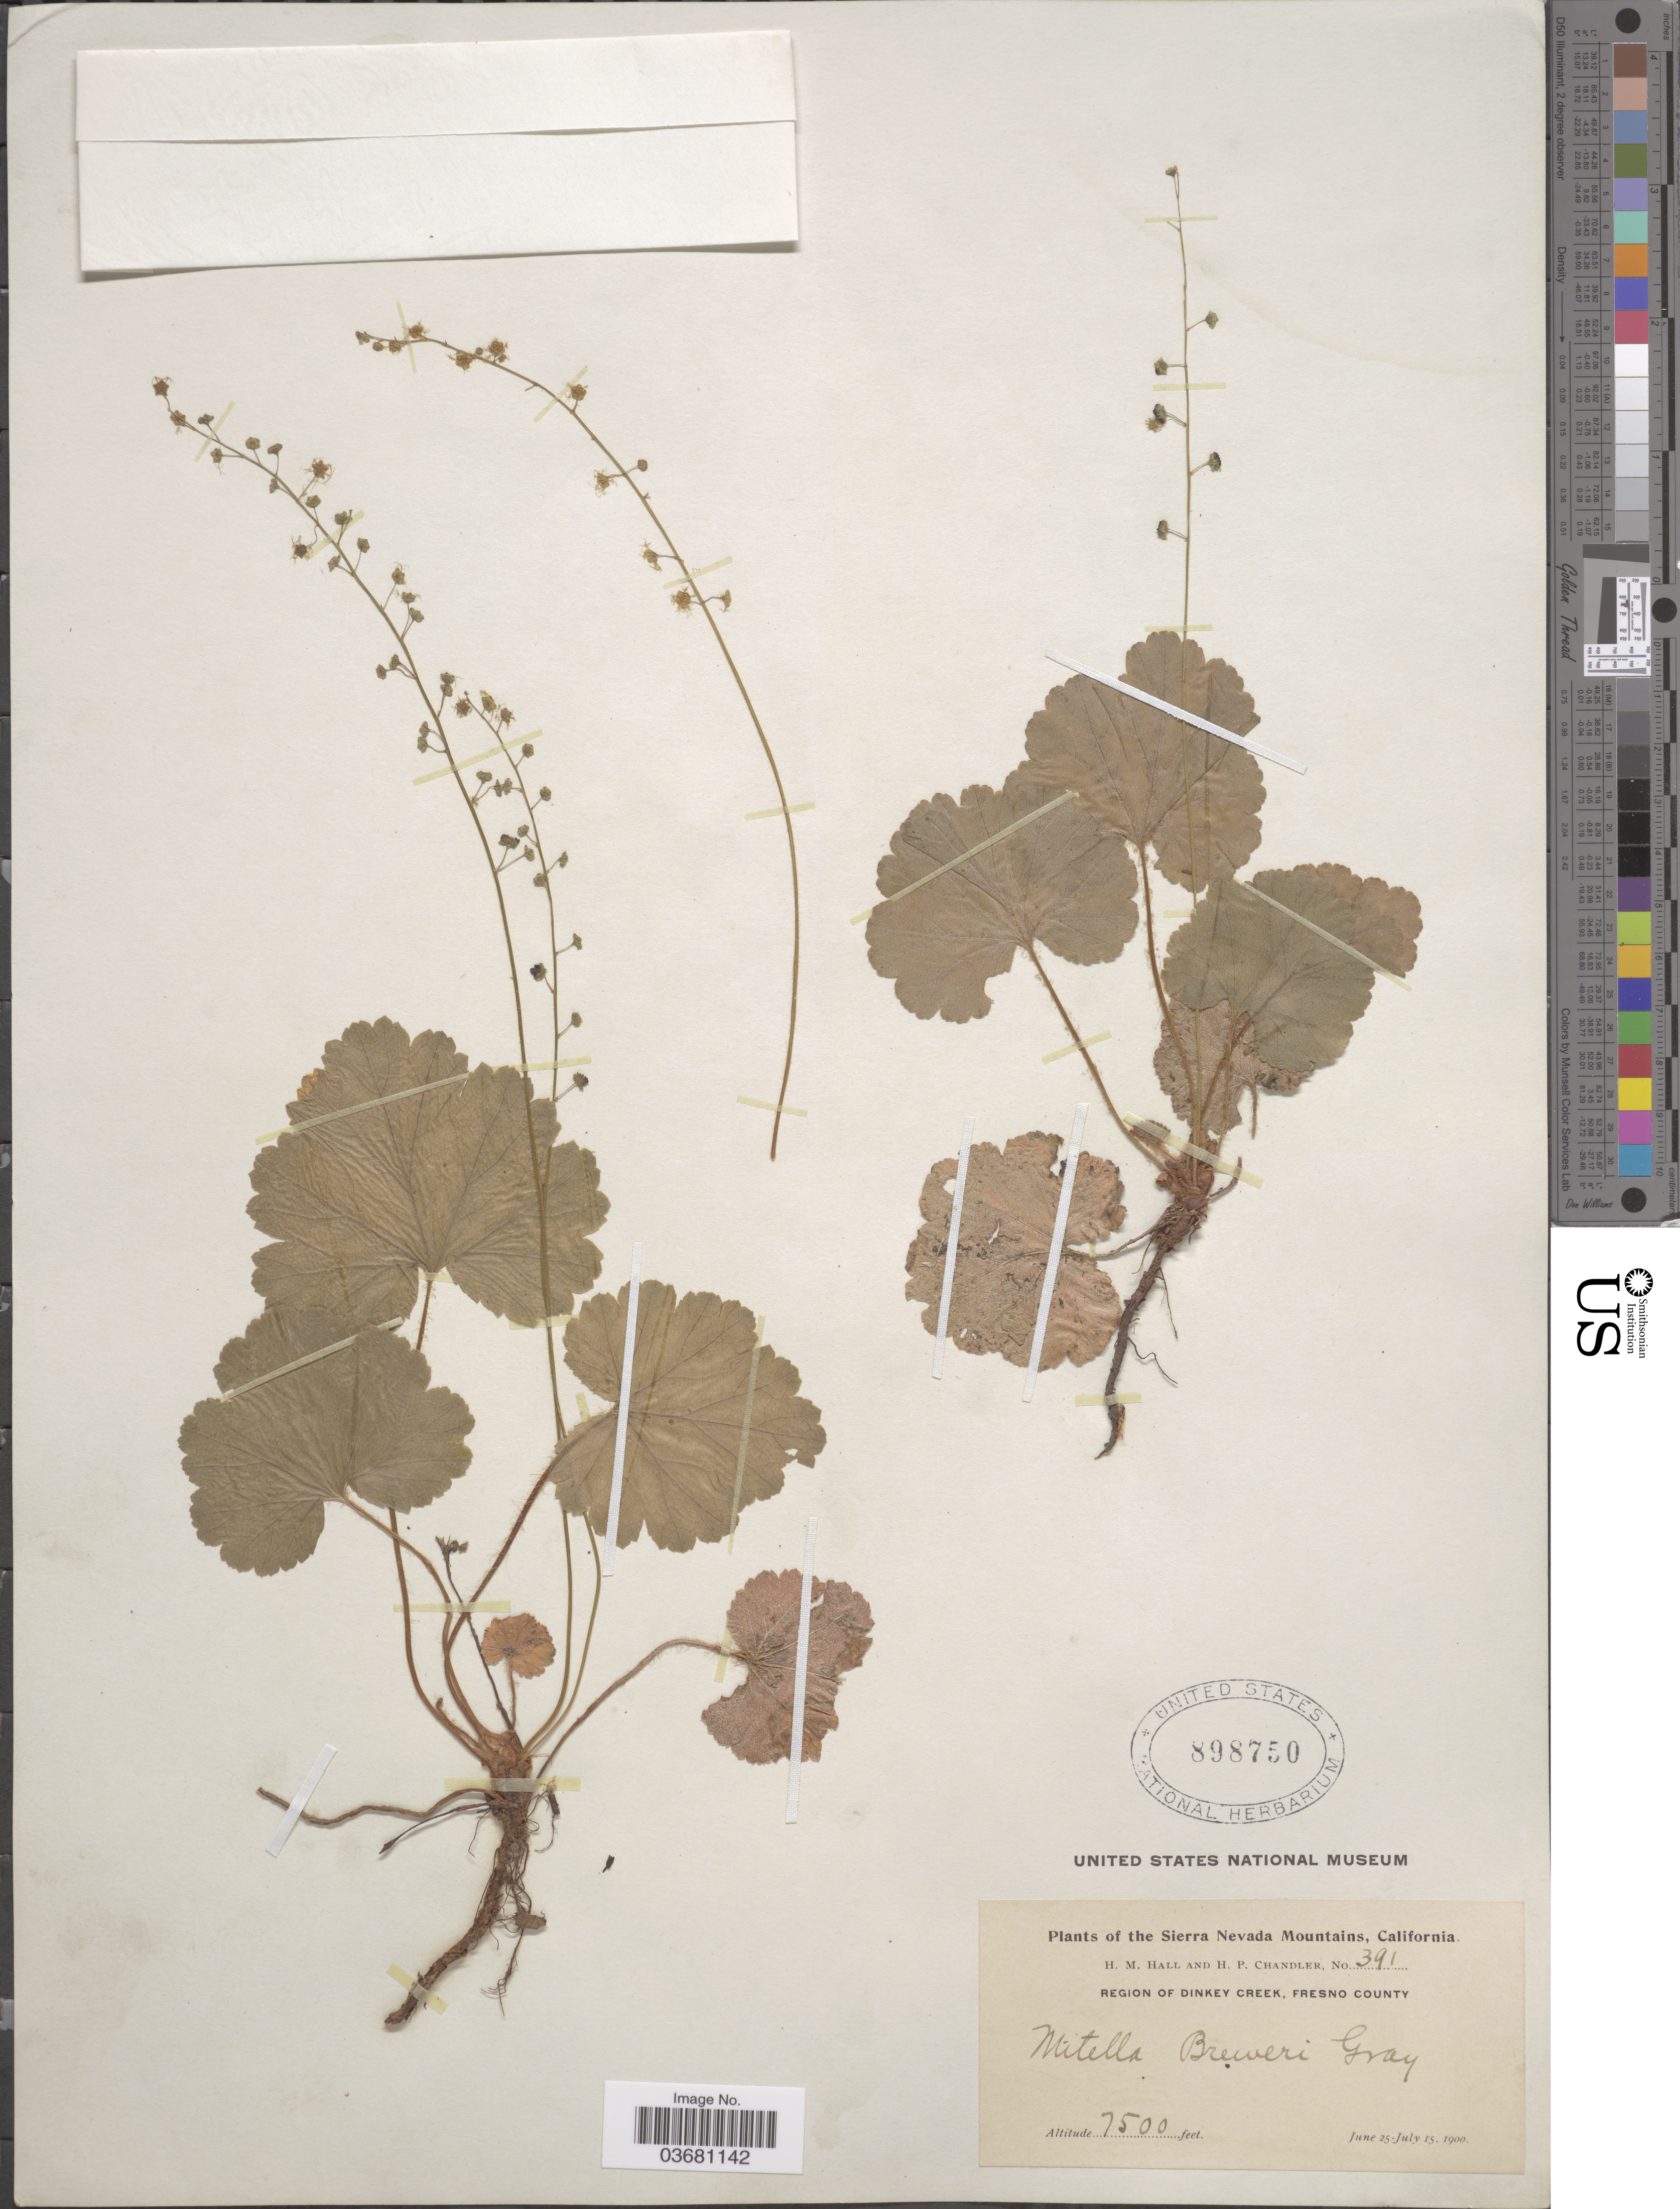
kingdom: Plantae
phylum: Tracheophyta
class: Magnoliopsida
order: Saxifragales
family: Saxifragaceae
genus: Mitella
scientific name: Mitella breweri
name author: A. Gray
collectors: H. M. Hall & H. Chandler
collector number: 391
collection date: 1900-06-25/1900-07-15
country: United States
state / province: California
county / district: Fresno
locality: The Sierra Nevada Mountains. Region of Dinkey Creek, Fresno County.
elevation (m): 2286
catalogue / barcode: US 898750